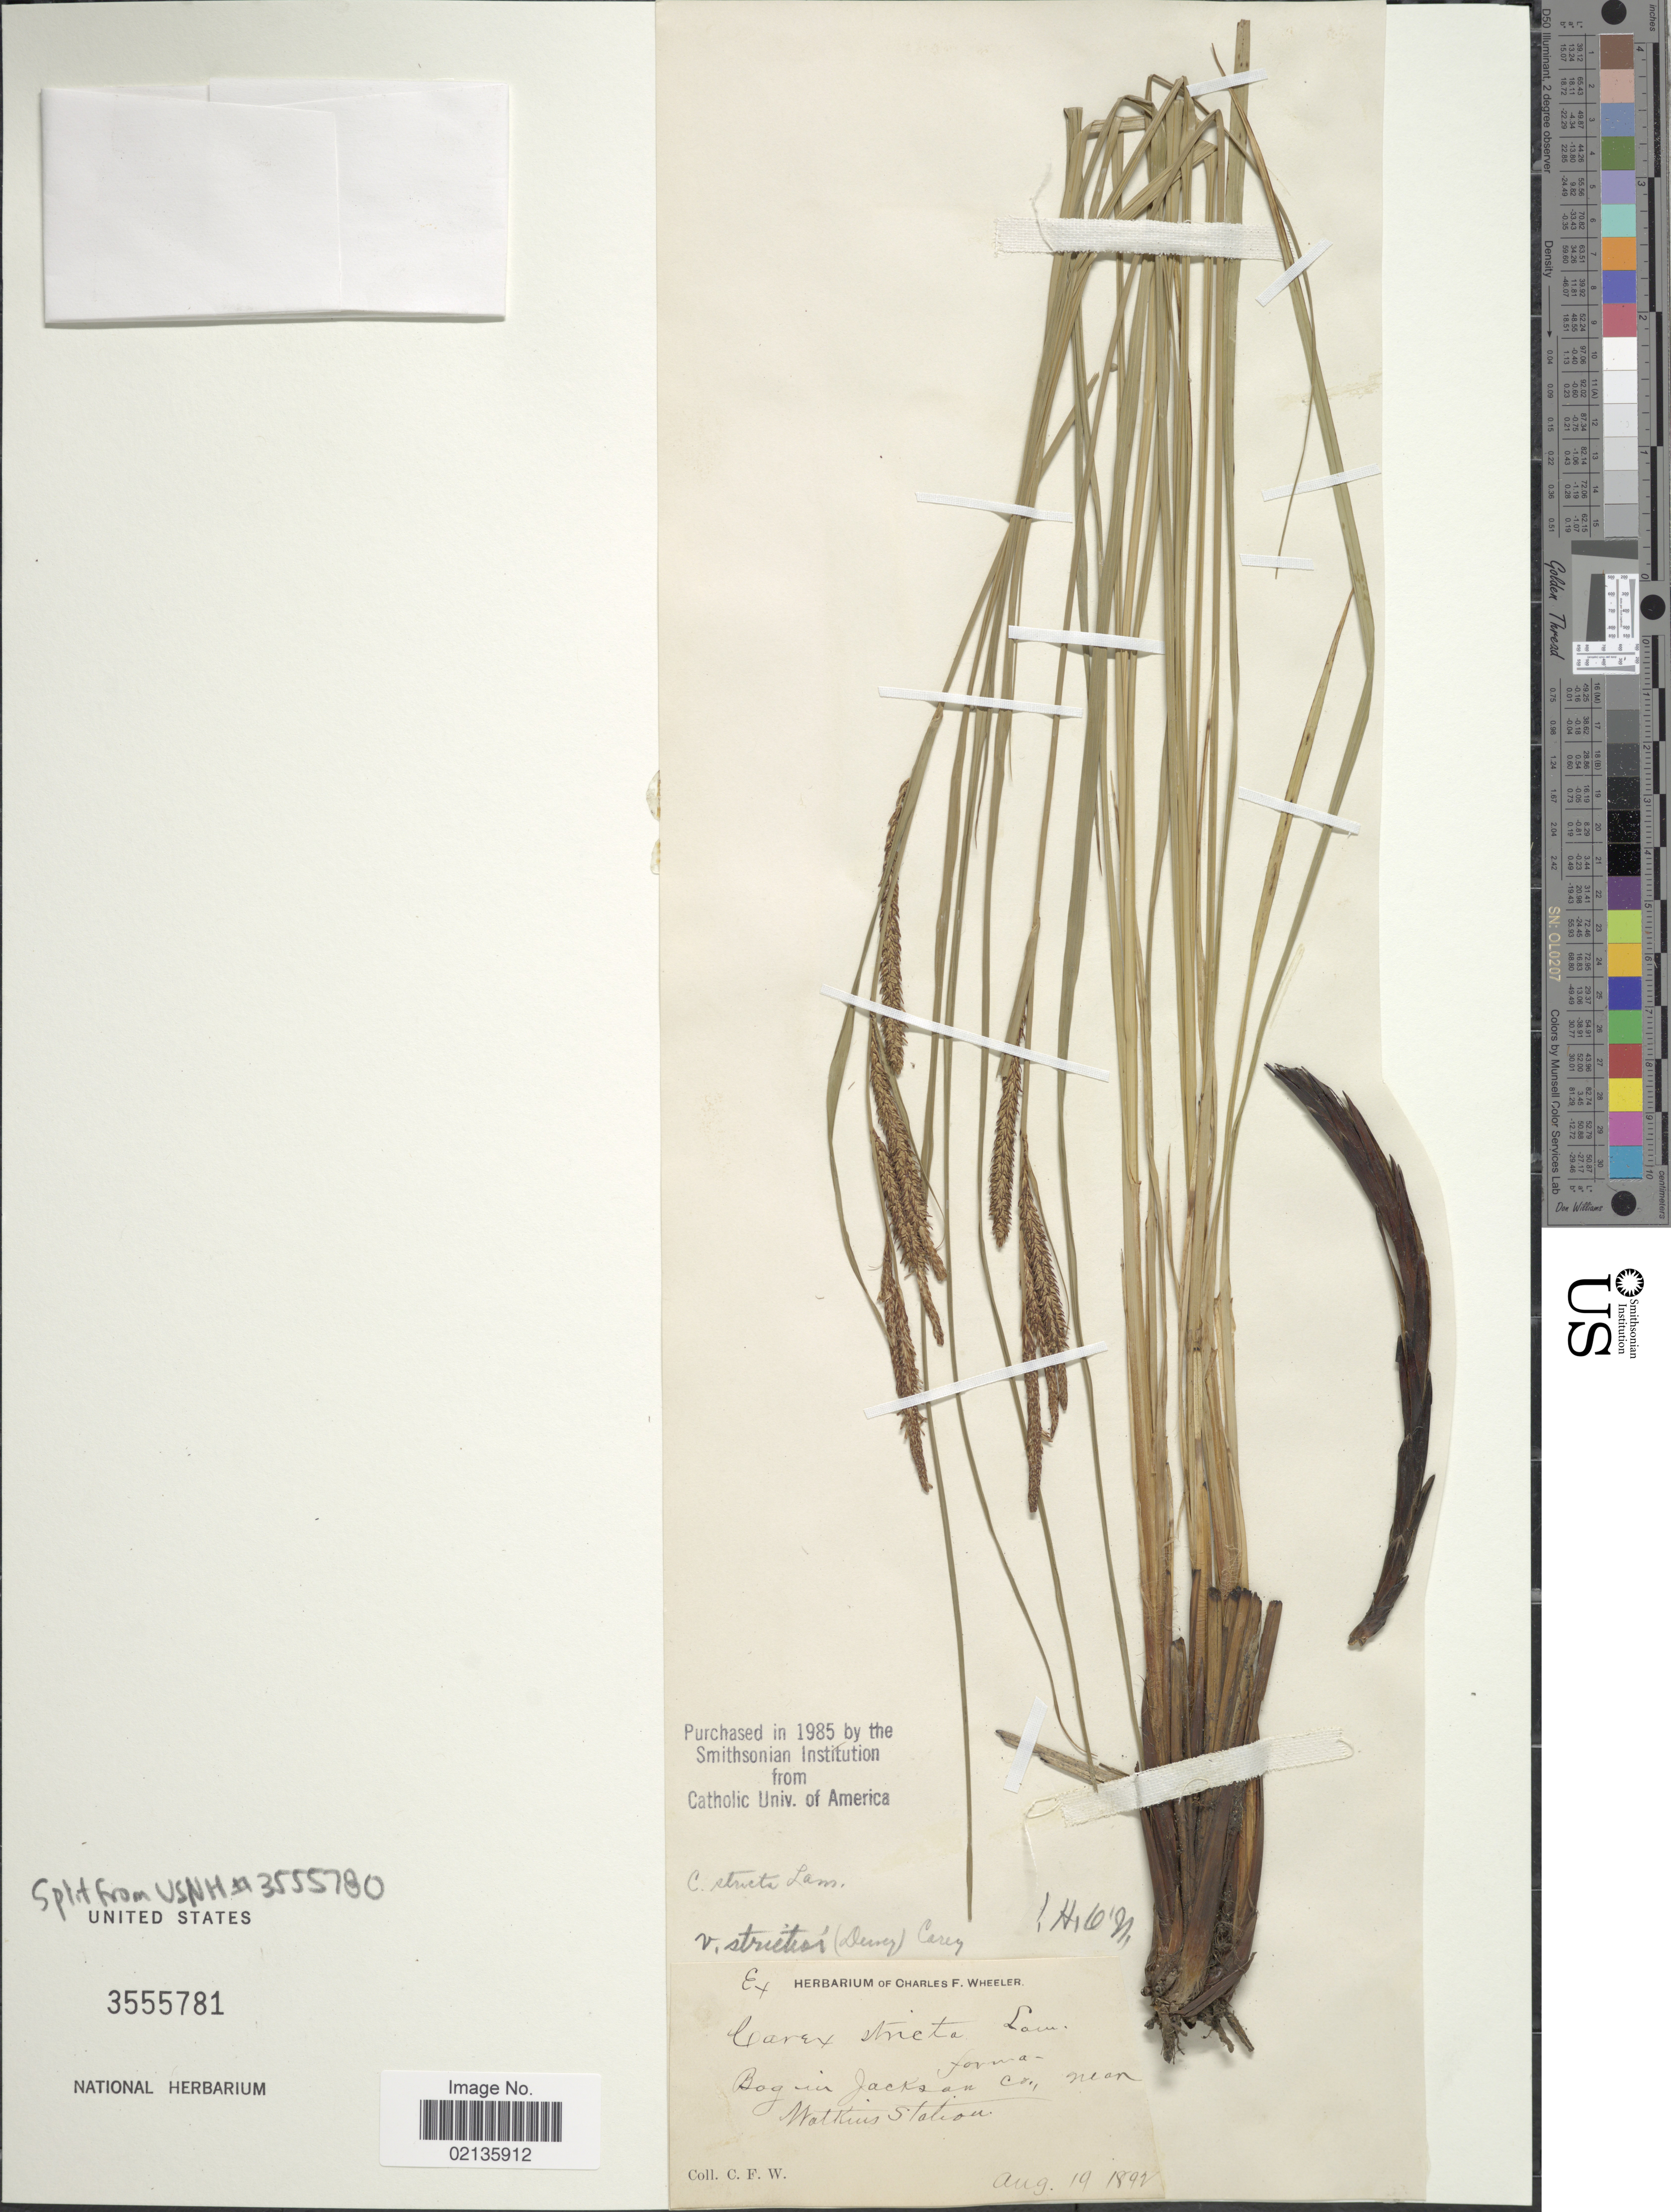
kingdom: Plantae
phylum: Tracheophyta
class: Liliopsida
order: Poales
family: Cyperaceae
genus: Carex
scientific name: Carex stricta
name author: Lam.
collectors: C. Wheeler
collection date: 1892-08-19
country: United States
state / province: Michigan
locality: Bog in Jackson Co., near Watkins Station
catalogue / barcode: US 3555781